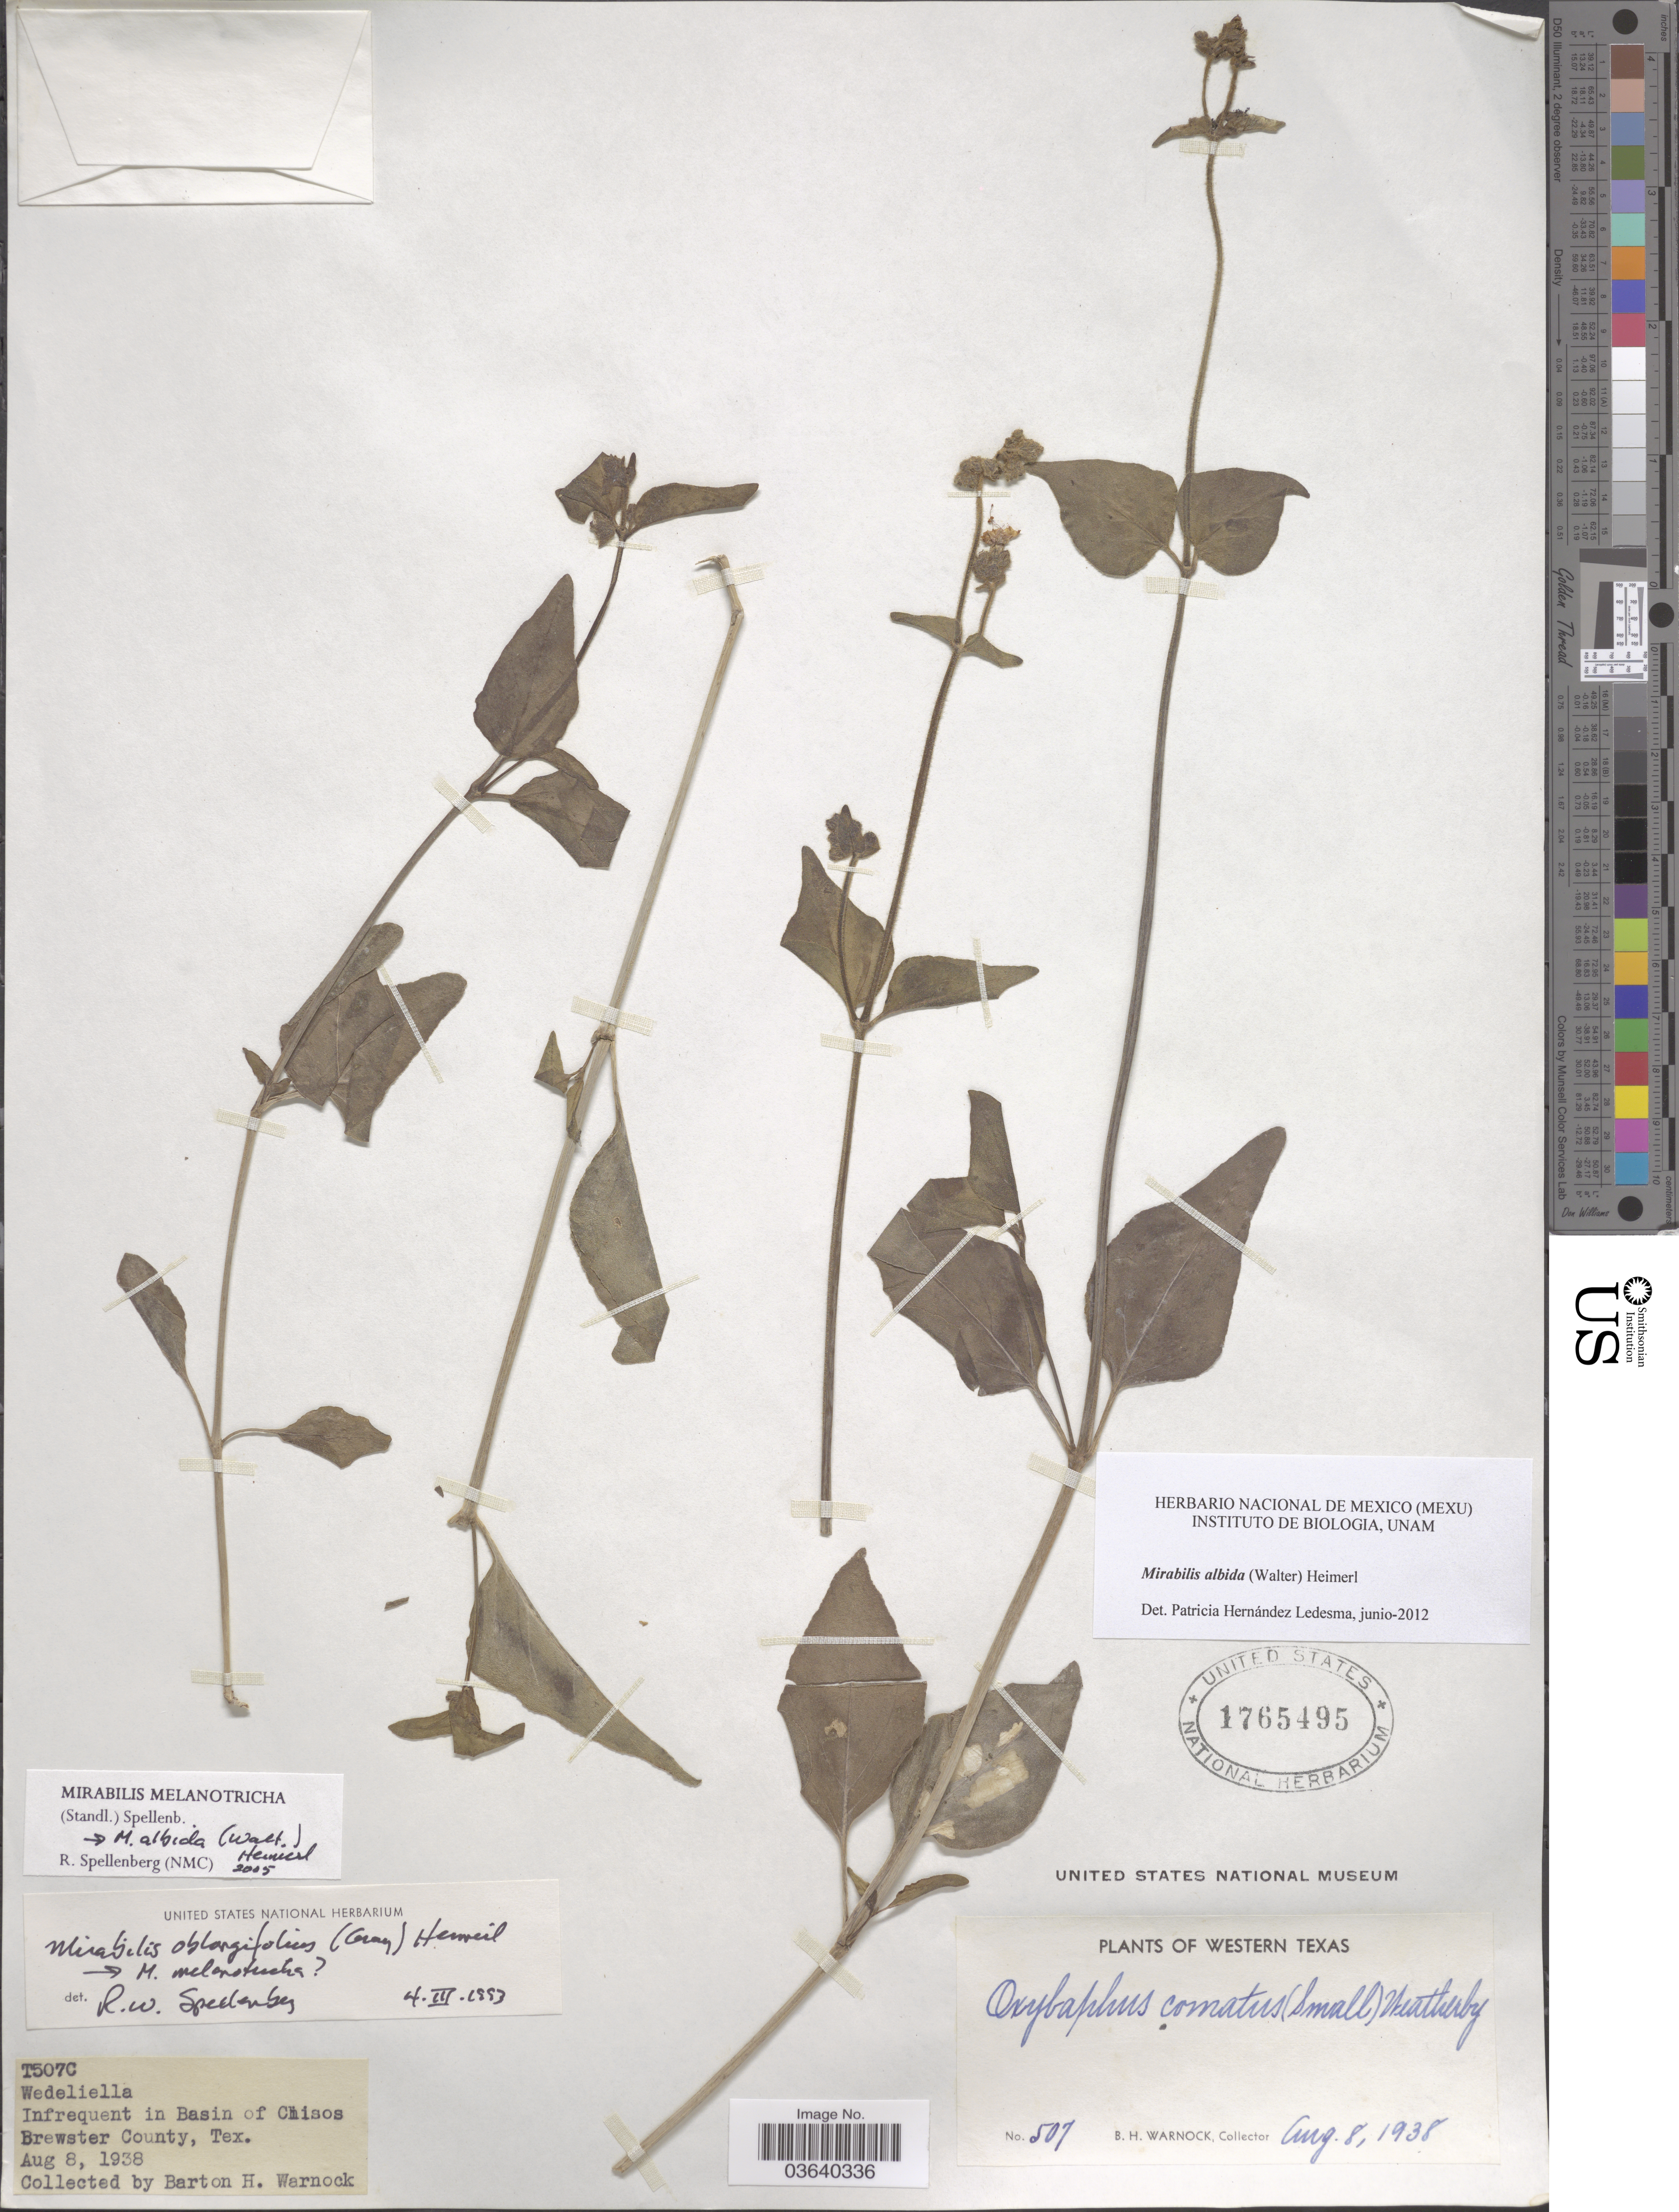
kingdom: Plantae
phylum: Tracheophyta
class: Magnoliopsida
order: Caryophyllales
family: Nyctaginaceae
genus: Mirabilis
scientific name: Mirabilis albida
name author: (Walter) Heimerl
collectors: B. H. Warnock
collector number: T507C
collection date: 1938-08-08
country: United States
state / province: Texas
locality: In Basin of Chisos Brewster County. Western Texas.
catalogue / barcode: US 1765495